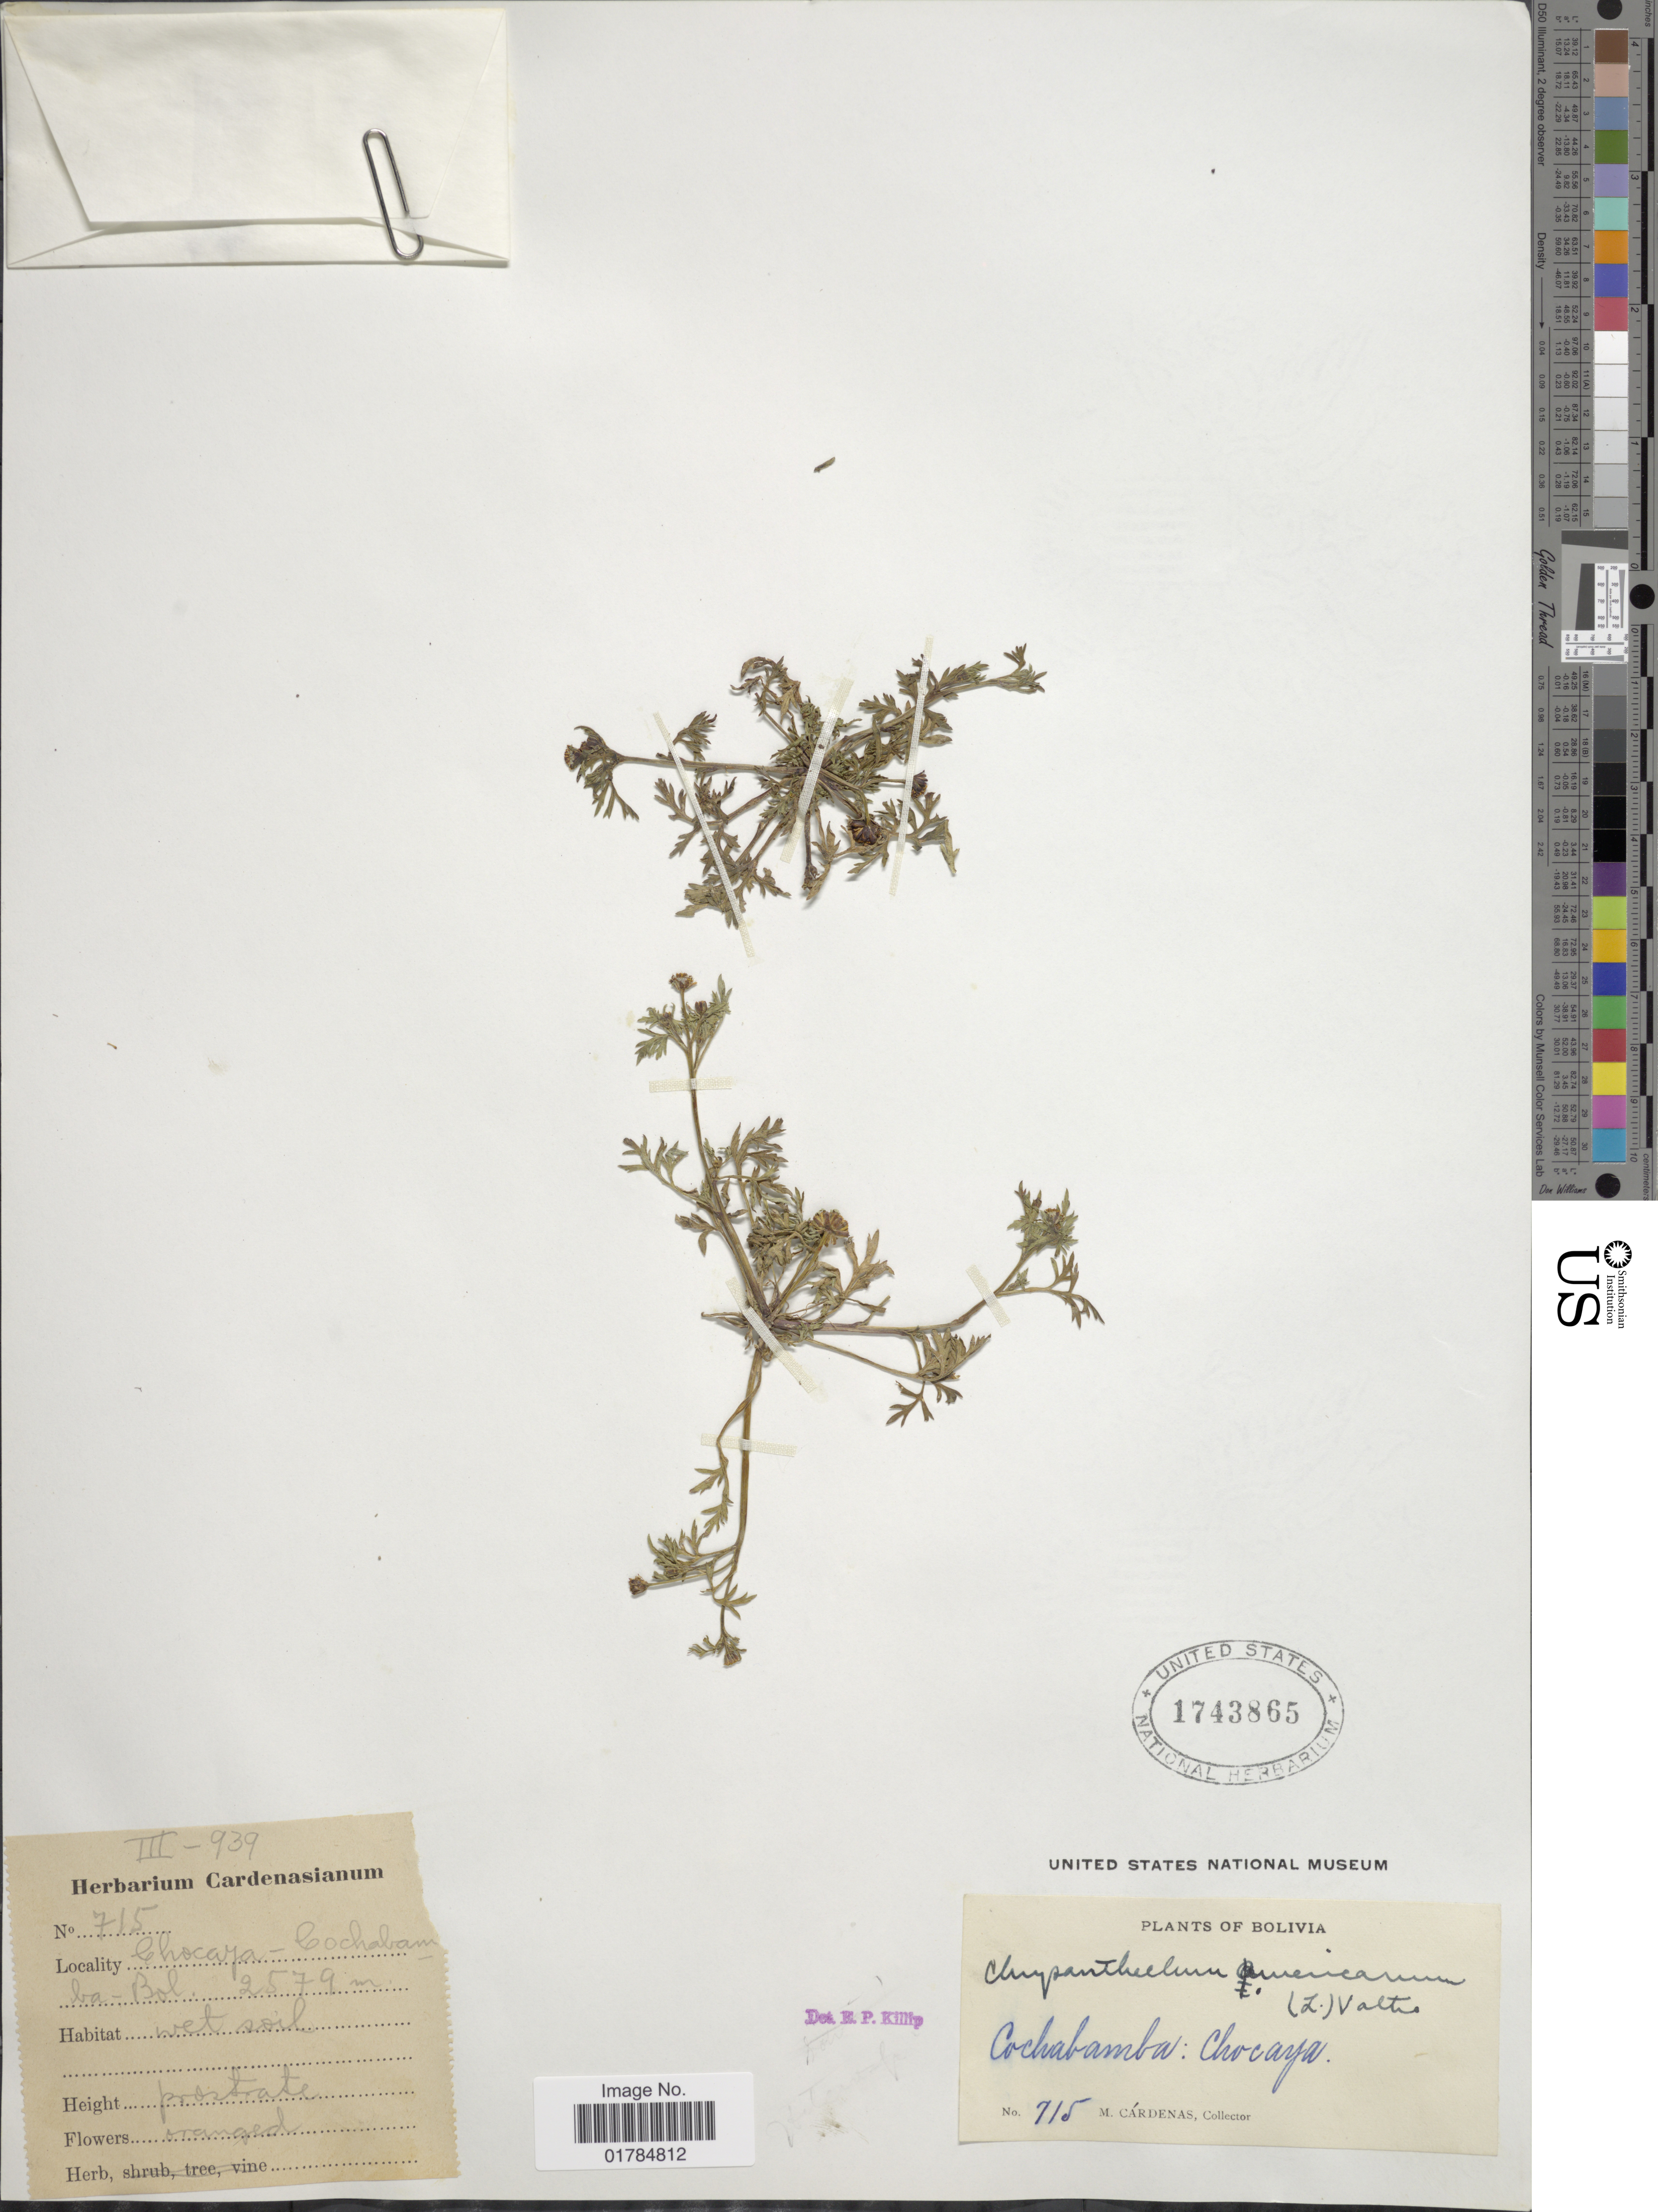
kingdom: Plantae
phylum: Tracheophyta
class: Magnoliopsida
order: Asterales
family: Asteraceae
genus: Chrysanthellum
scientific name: Chrysanthellum americanum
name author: (L.) Vatke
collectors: M. Cárdenas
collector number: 715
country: Bolivia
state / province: Cochabamba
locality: Chocarpa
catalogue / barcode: US 1743865